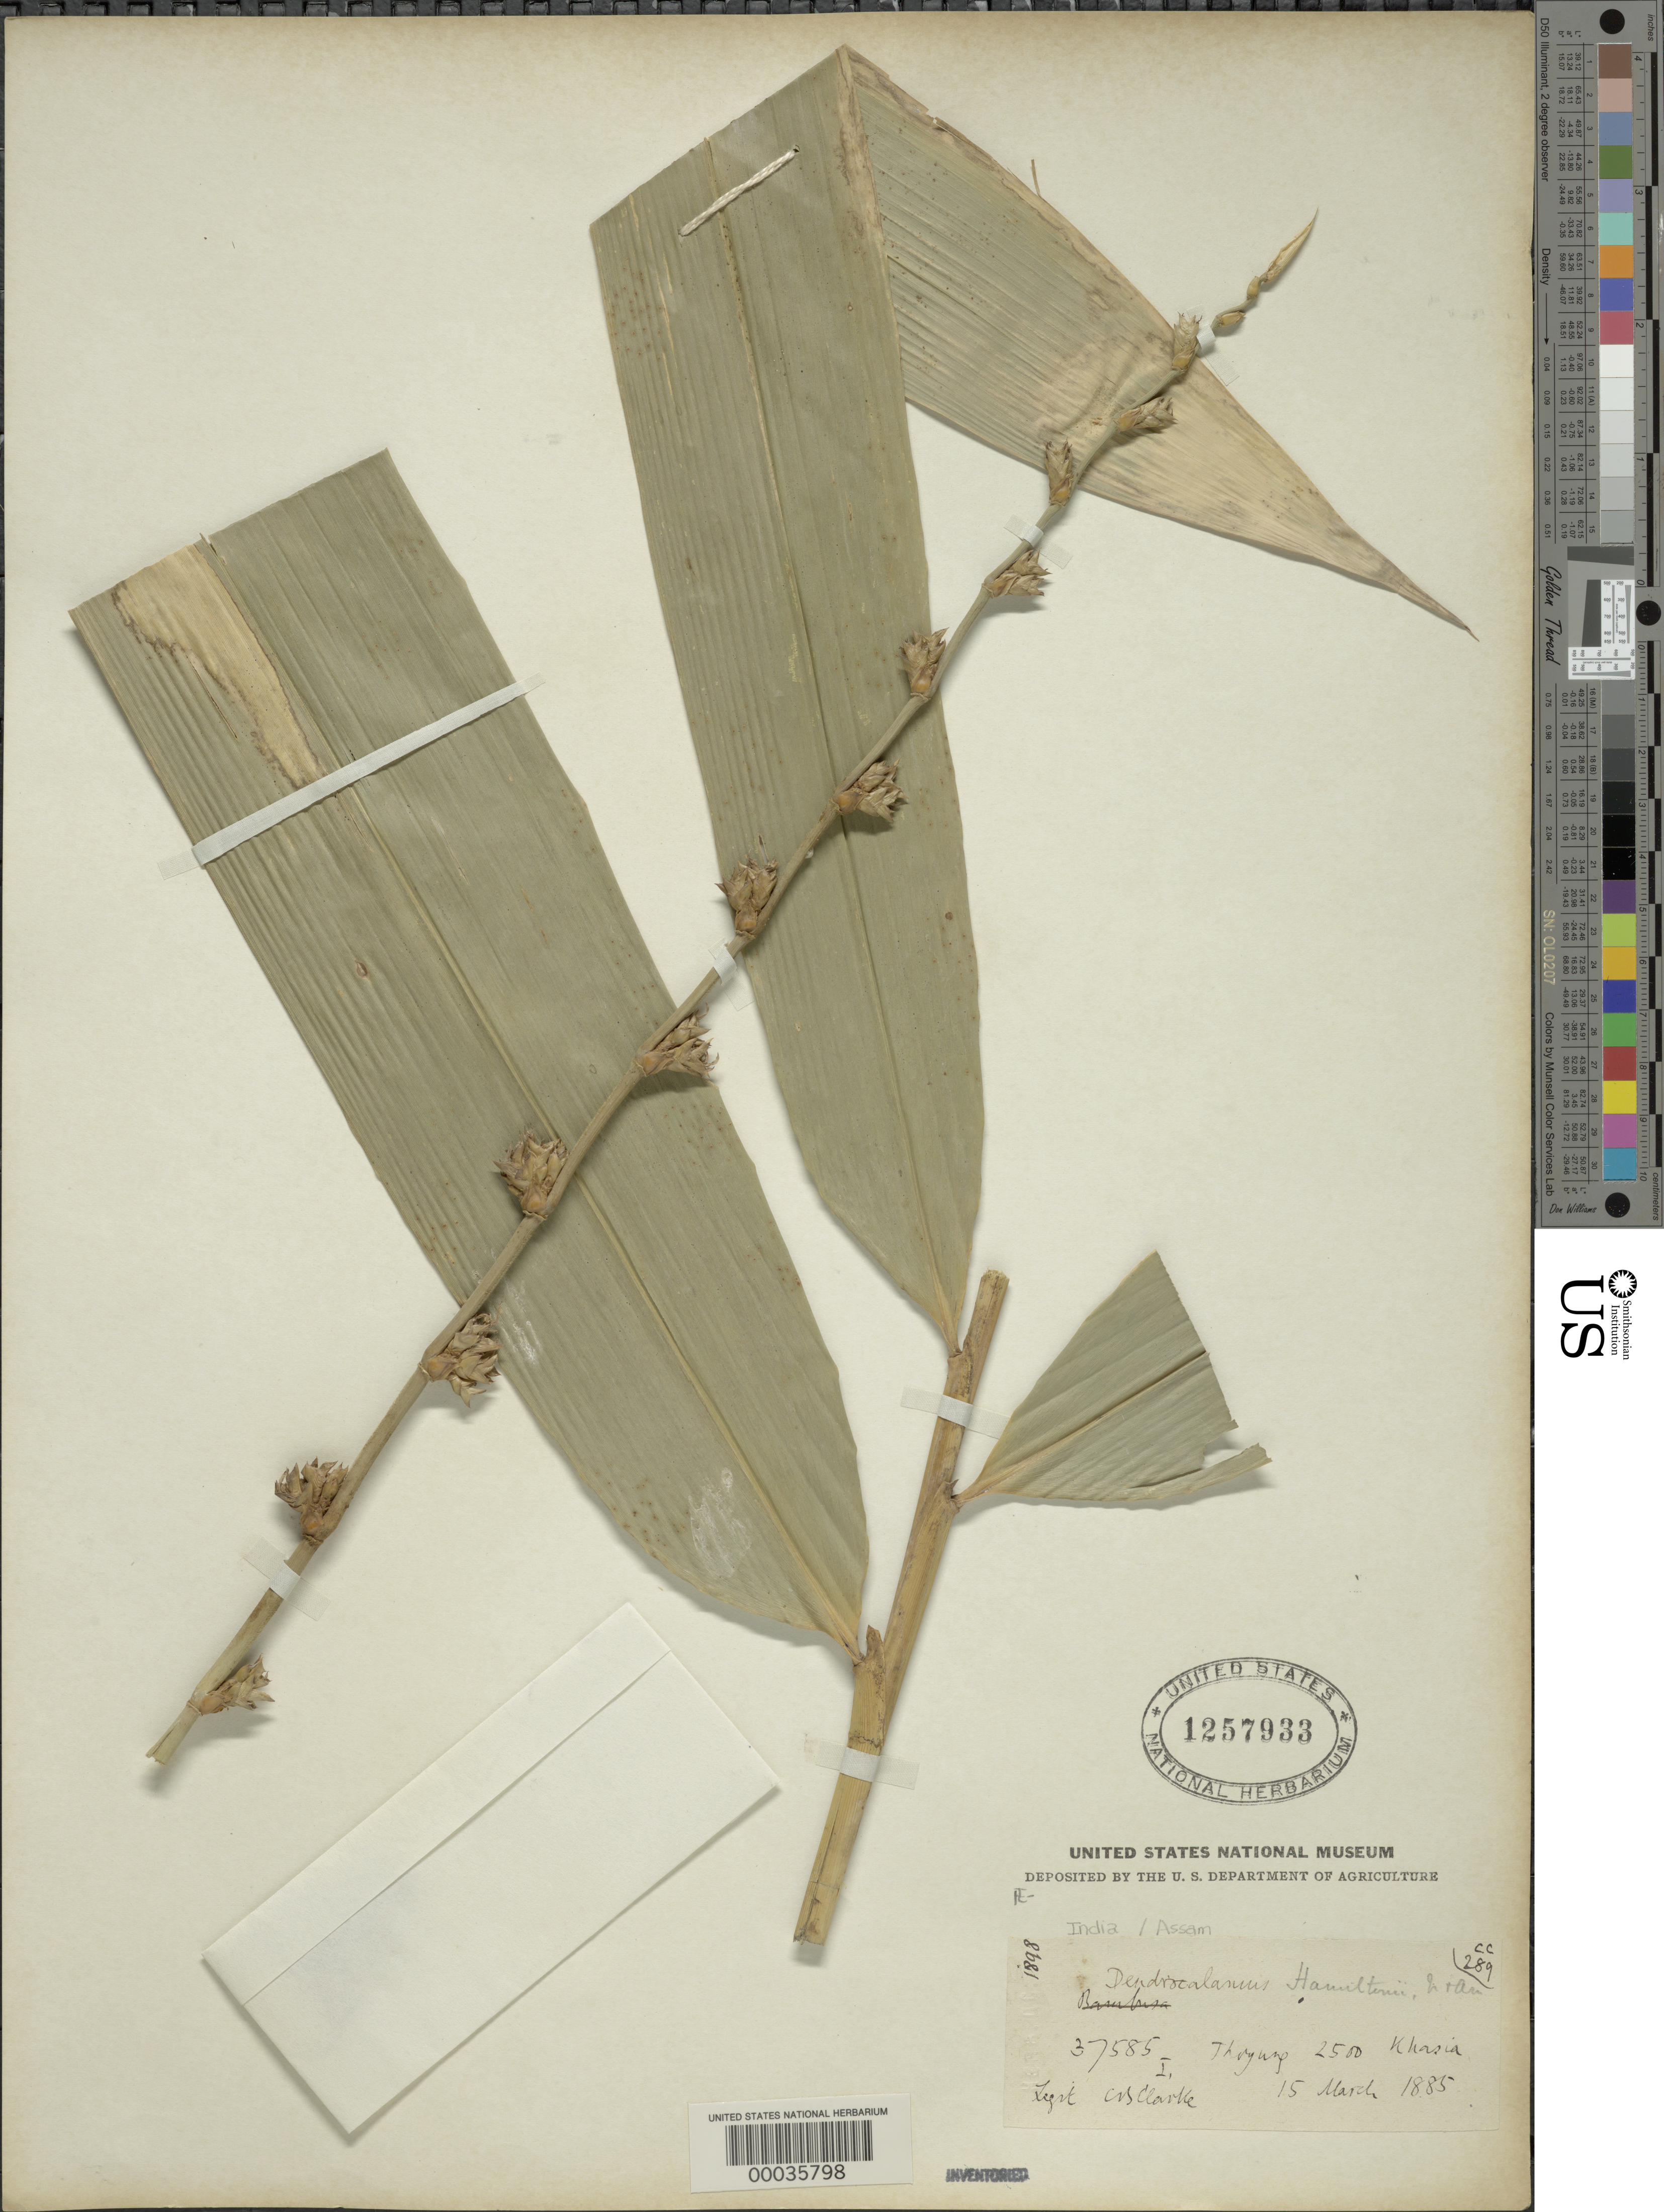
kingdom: Plantae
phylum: Tracheophyta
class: Liliopsida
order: Poales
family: Poaceae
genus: Dendrocalamus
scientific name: Dendrocalamus hamiltonii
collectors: C. B. Clarke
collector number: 289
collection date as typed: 15 Mar 1885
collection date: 1885-03-15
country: India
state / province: Assam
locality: Khasia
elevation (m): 2500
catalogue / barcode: US 1257933